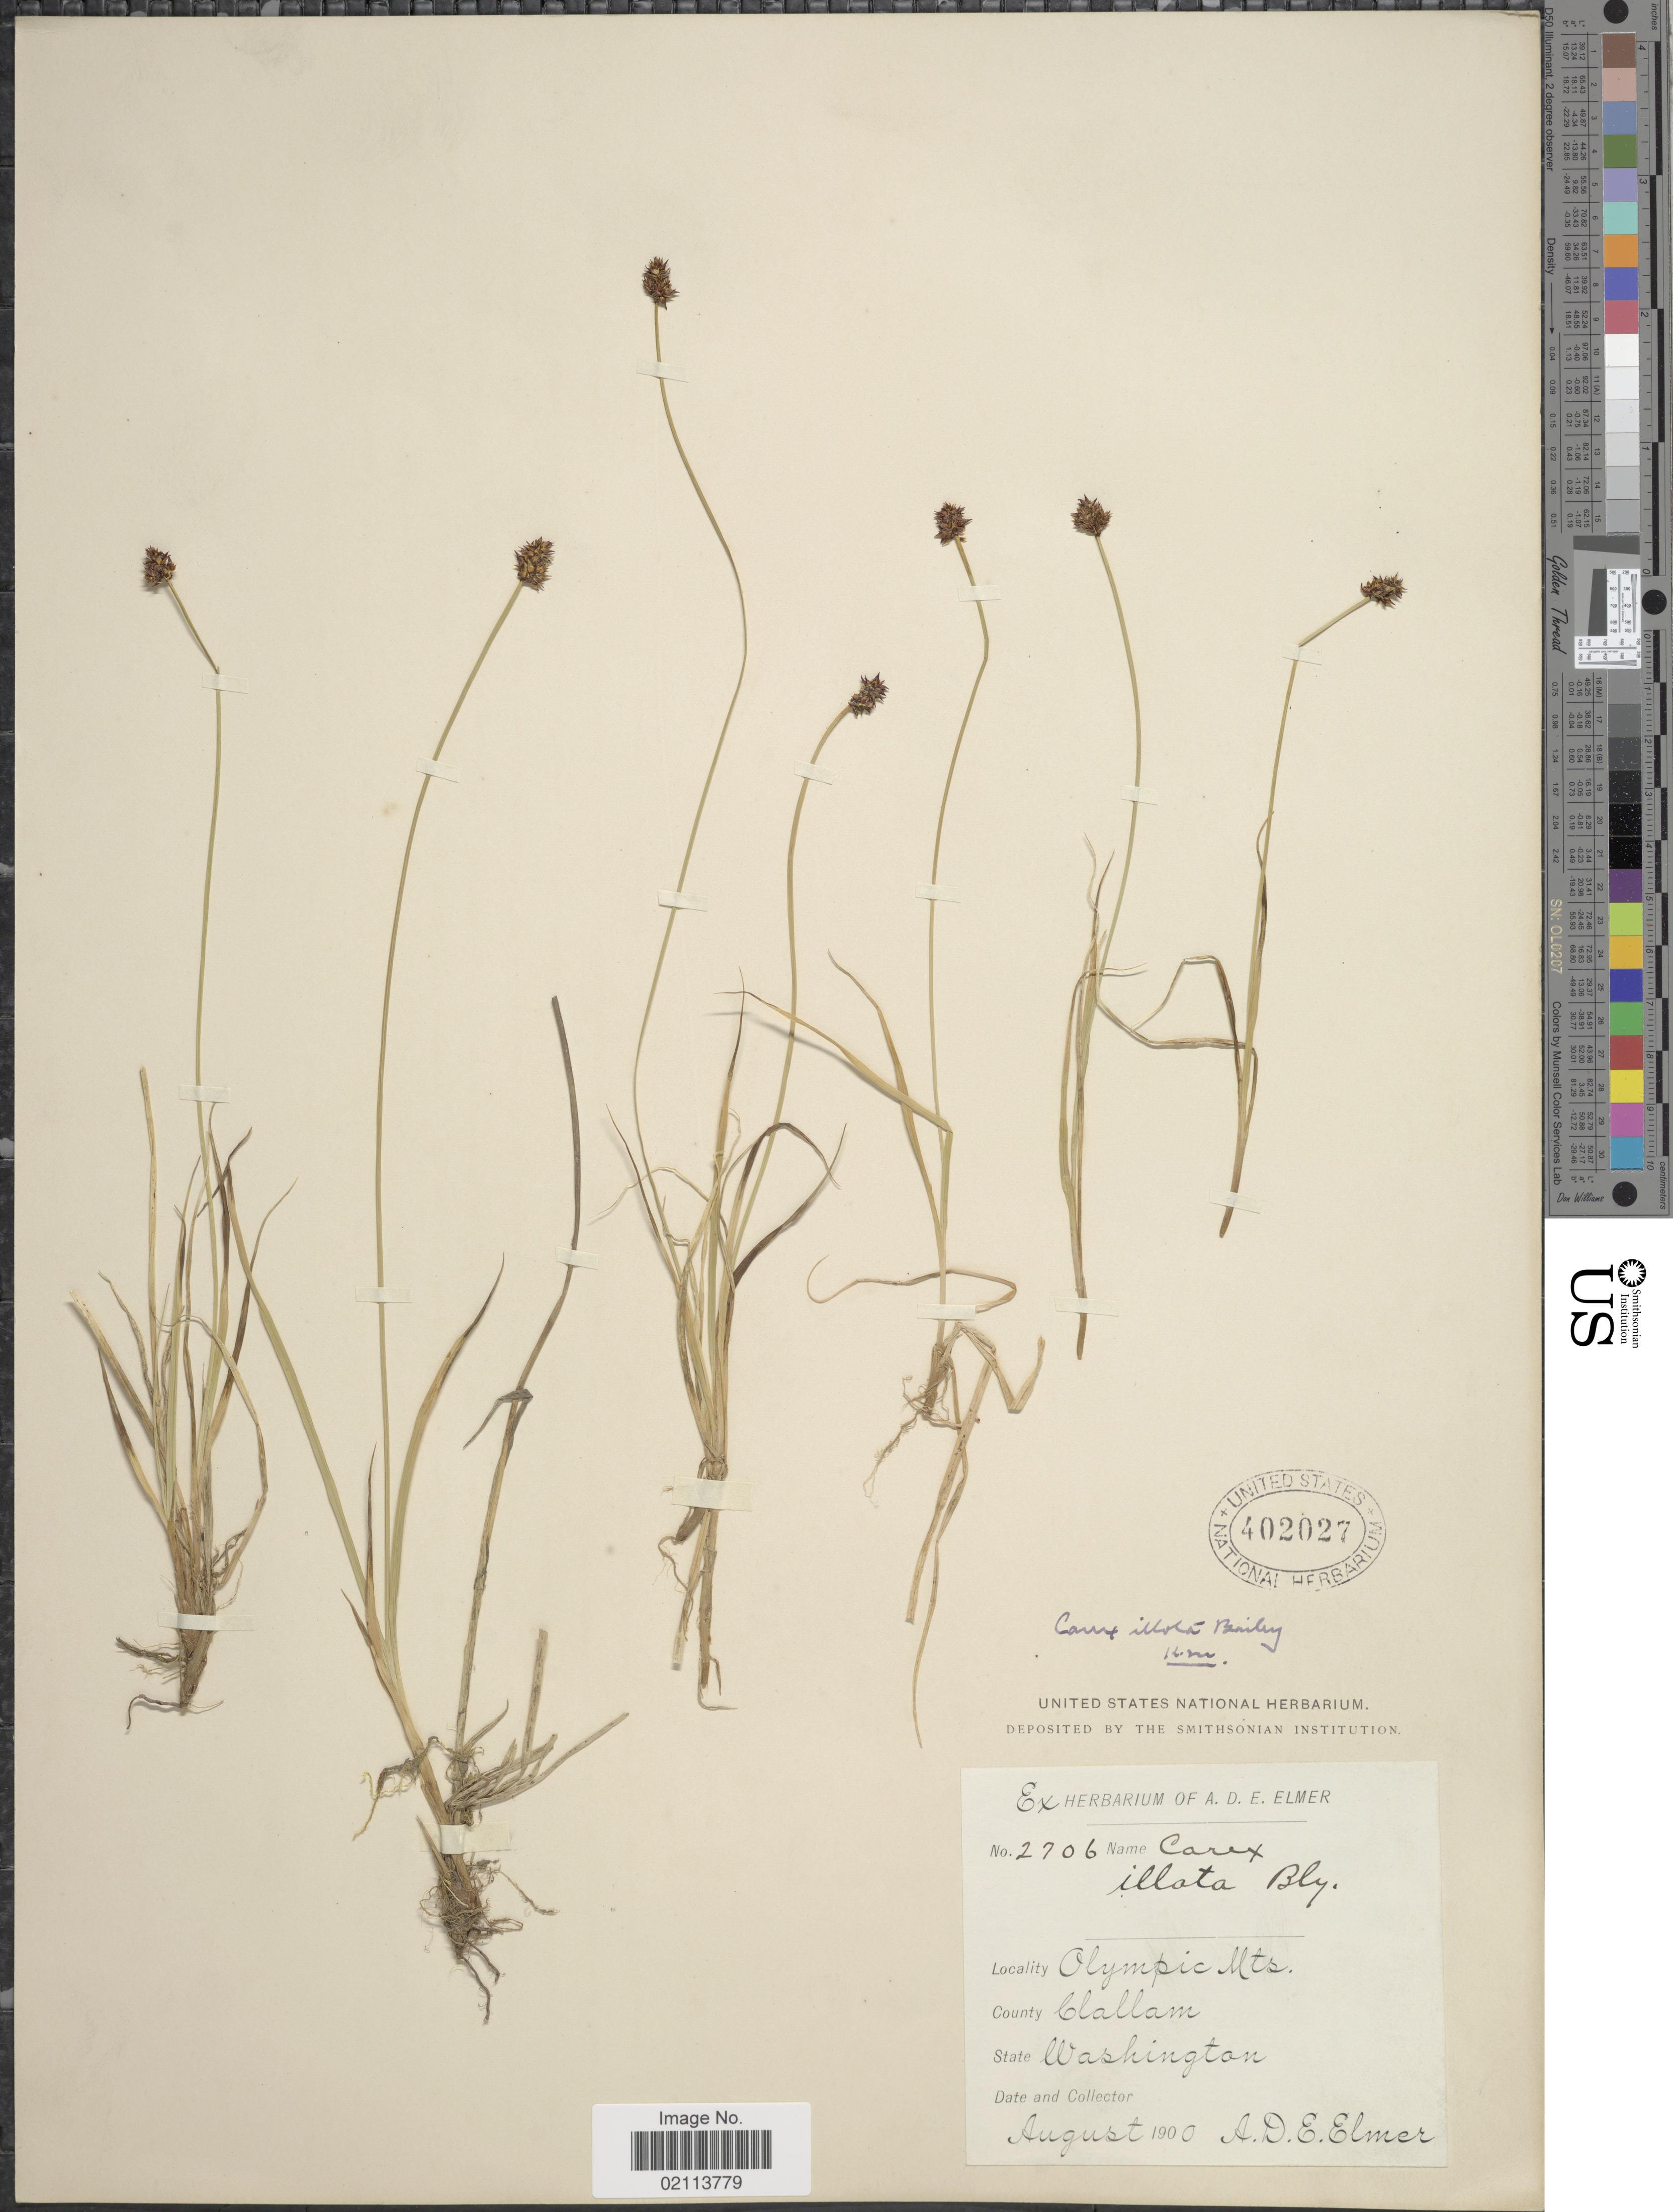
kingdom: Plantae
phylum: Tracheophyta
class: Liliopsida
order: Poales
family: Cyperaceae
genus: Carex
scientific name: Carex illota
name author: L.H. Bailey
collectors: A. D. E. Elmer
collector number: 2706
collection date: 1900-08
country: United States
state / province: Washington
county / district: Clallam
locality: Olympic Mts., County Clallam, State Washington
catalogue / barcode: US 402027